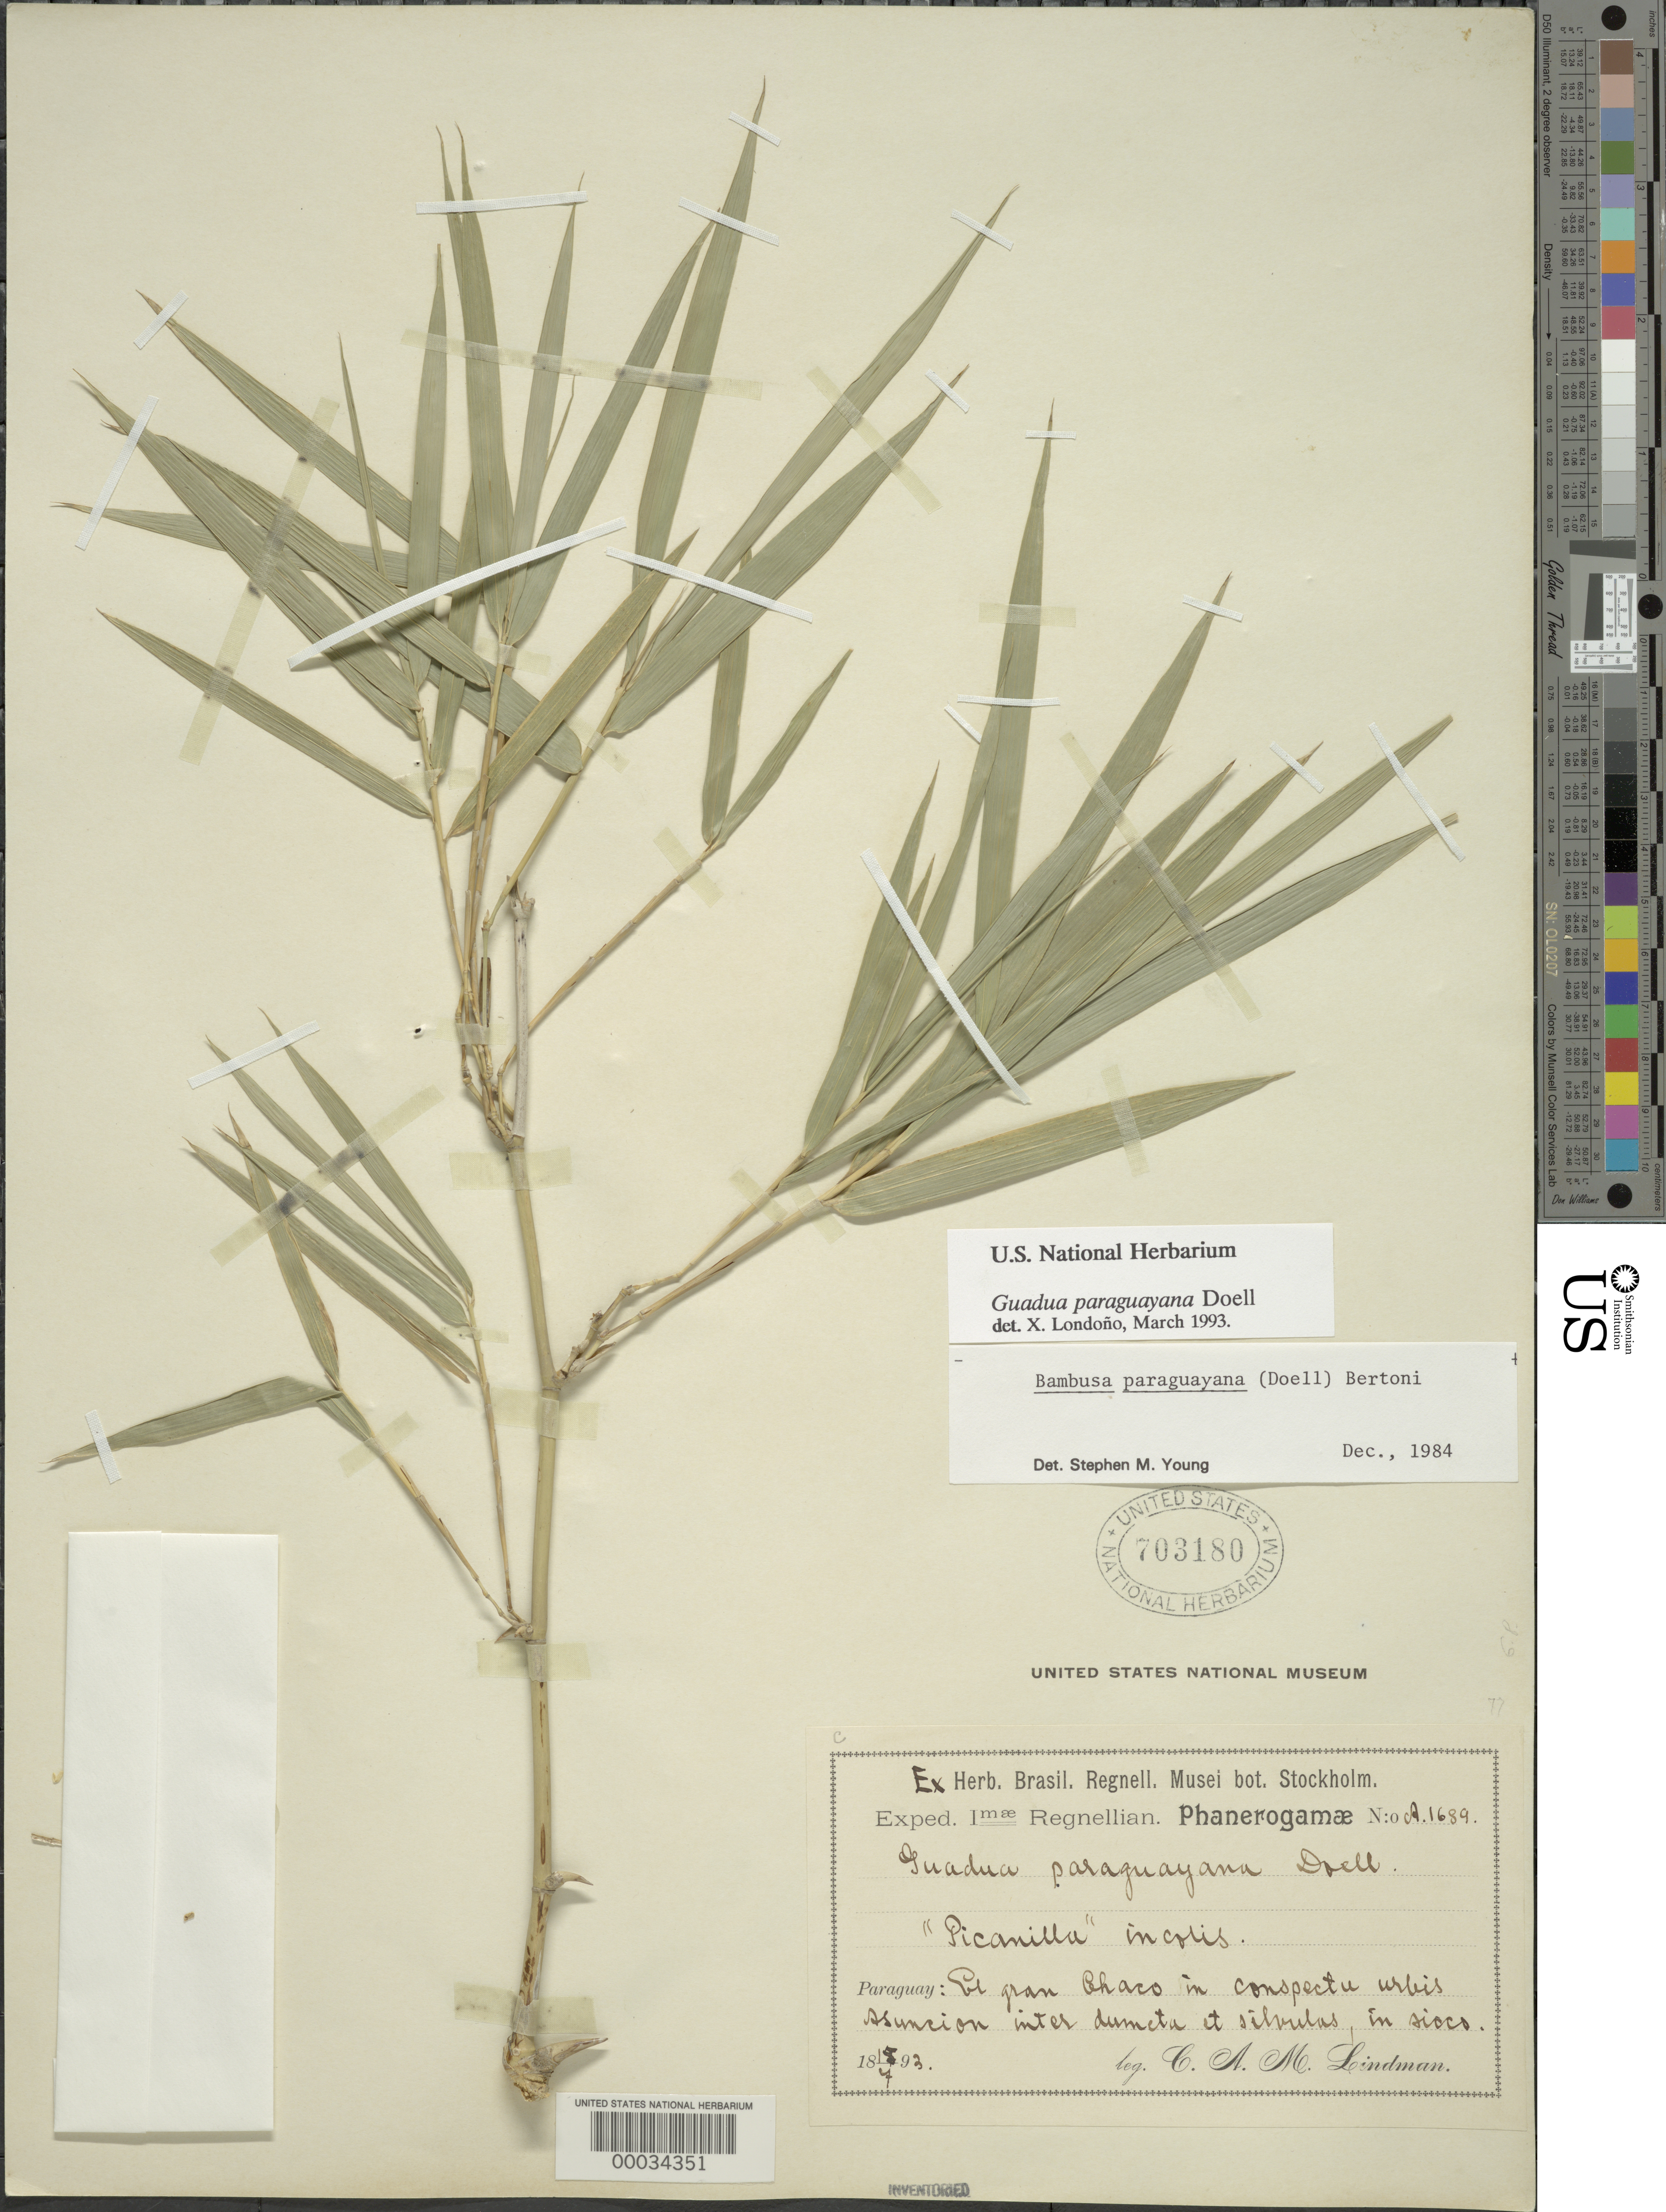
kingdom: Plantae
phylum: Tracheophyta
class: Liliopsida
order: Poales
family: Poaceae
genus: Guadua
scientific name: Guadua paraguayana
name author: Döll in Mart.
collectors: C. Lindman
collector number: A1689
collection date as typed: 07 Jan 1893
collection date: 1893-01-07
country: Paraguay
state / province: Central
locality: Asuncion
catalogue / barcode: US 703180